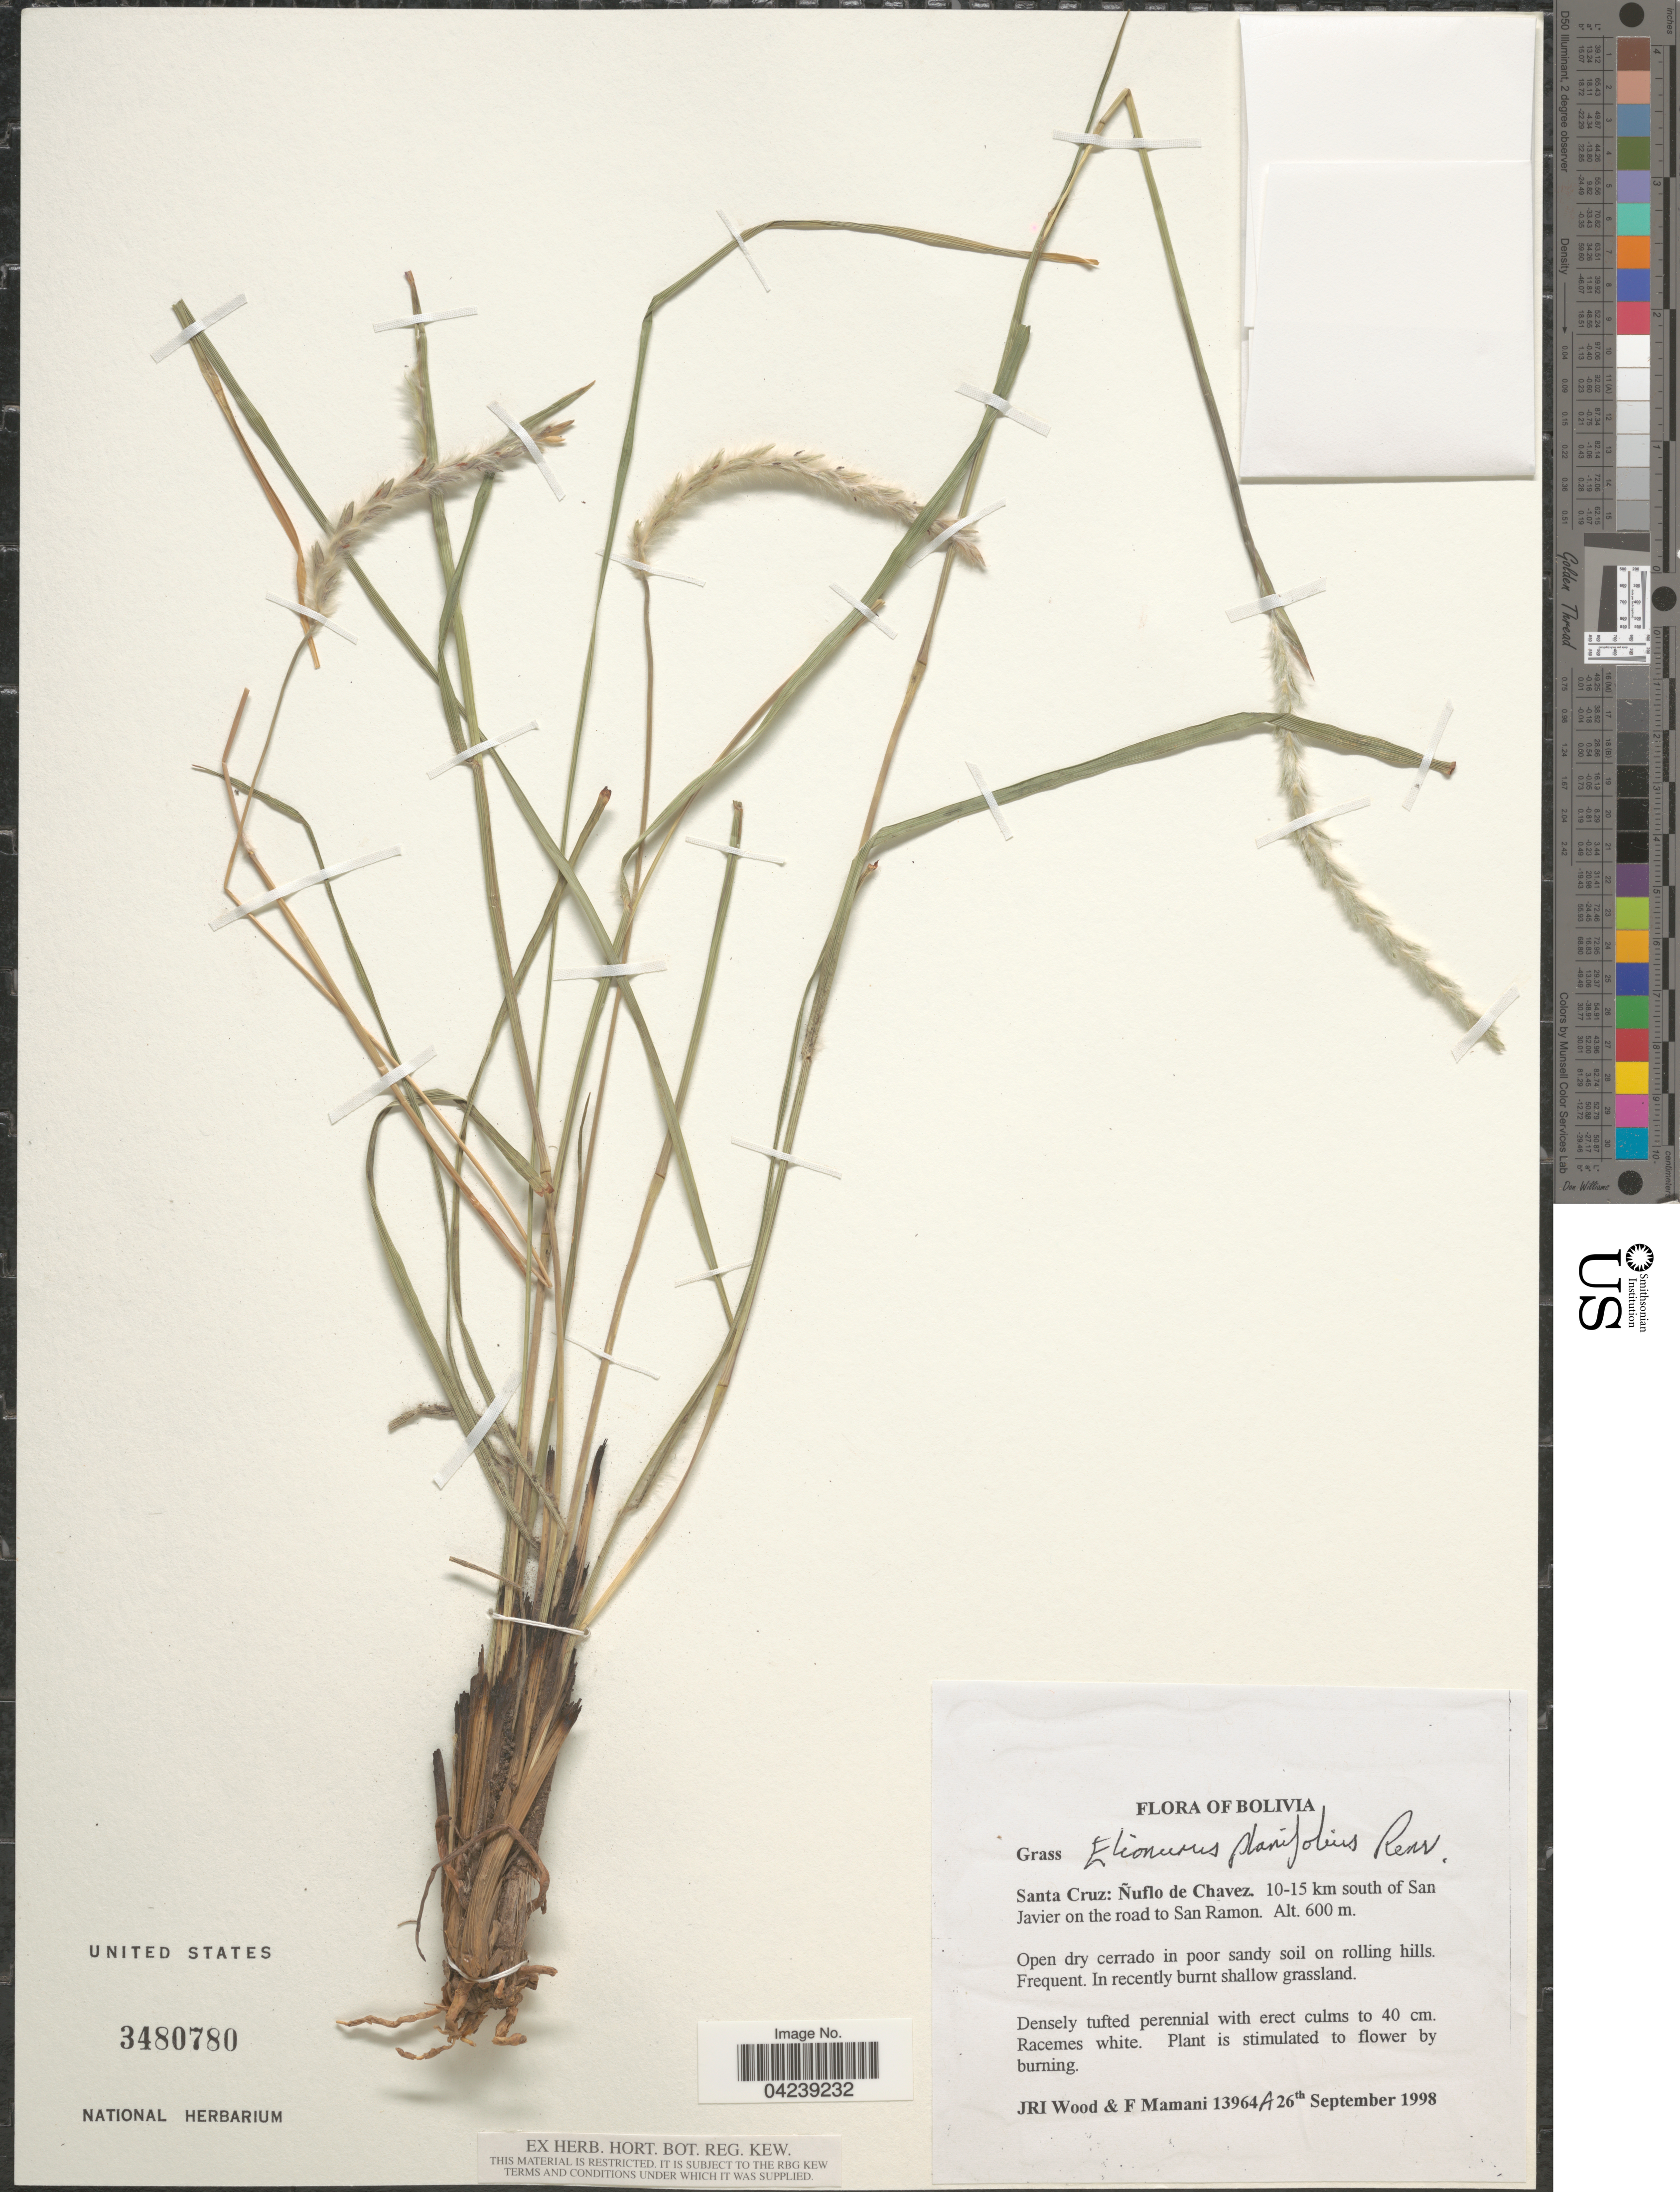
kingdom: Plantae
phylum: Tracheophyta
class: Liliopsida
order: Poales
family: Poaceae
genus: Elionurus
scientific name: Elionurus planifolius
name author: Renvoize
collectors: J. R. I. Wood & F. Mamani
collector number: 13964A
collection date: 1998-09-26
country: Bolivia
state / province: Santa Cruz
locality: Ñuflo de Chavez. 10-15 km south of San Javier on the road to San Ramon.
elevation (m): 600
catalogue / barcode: US 3480780